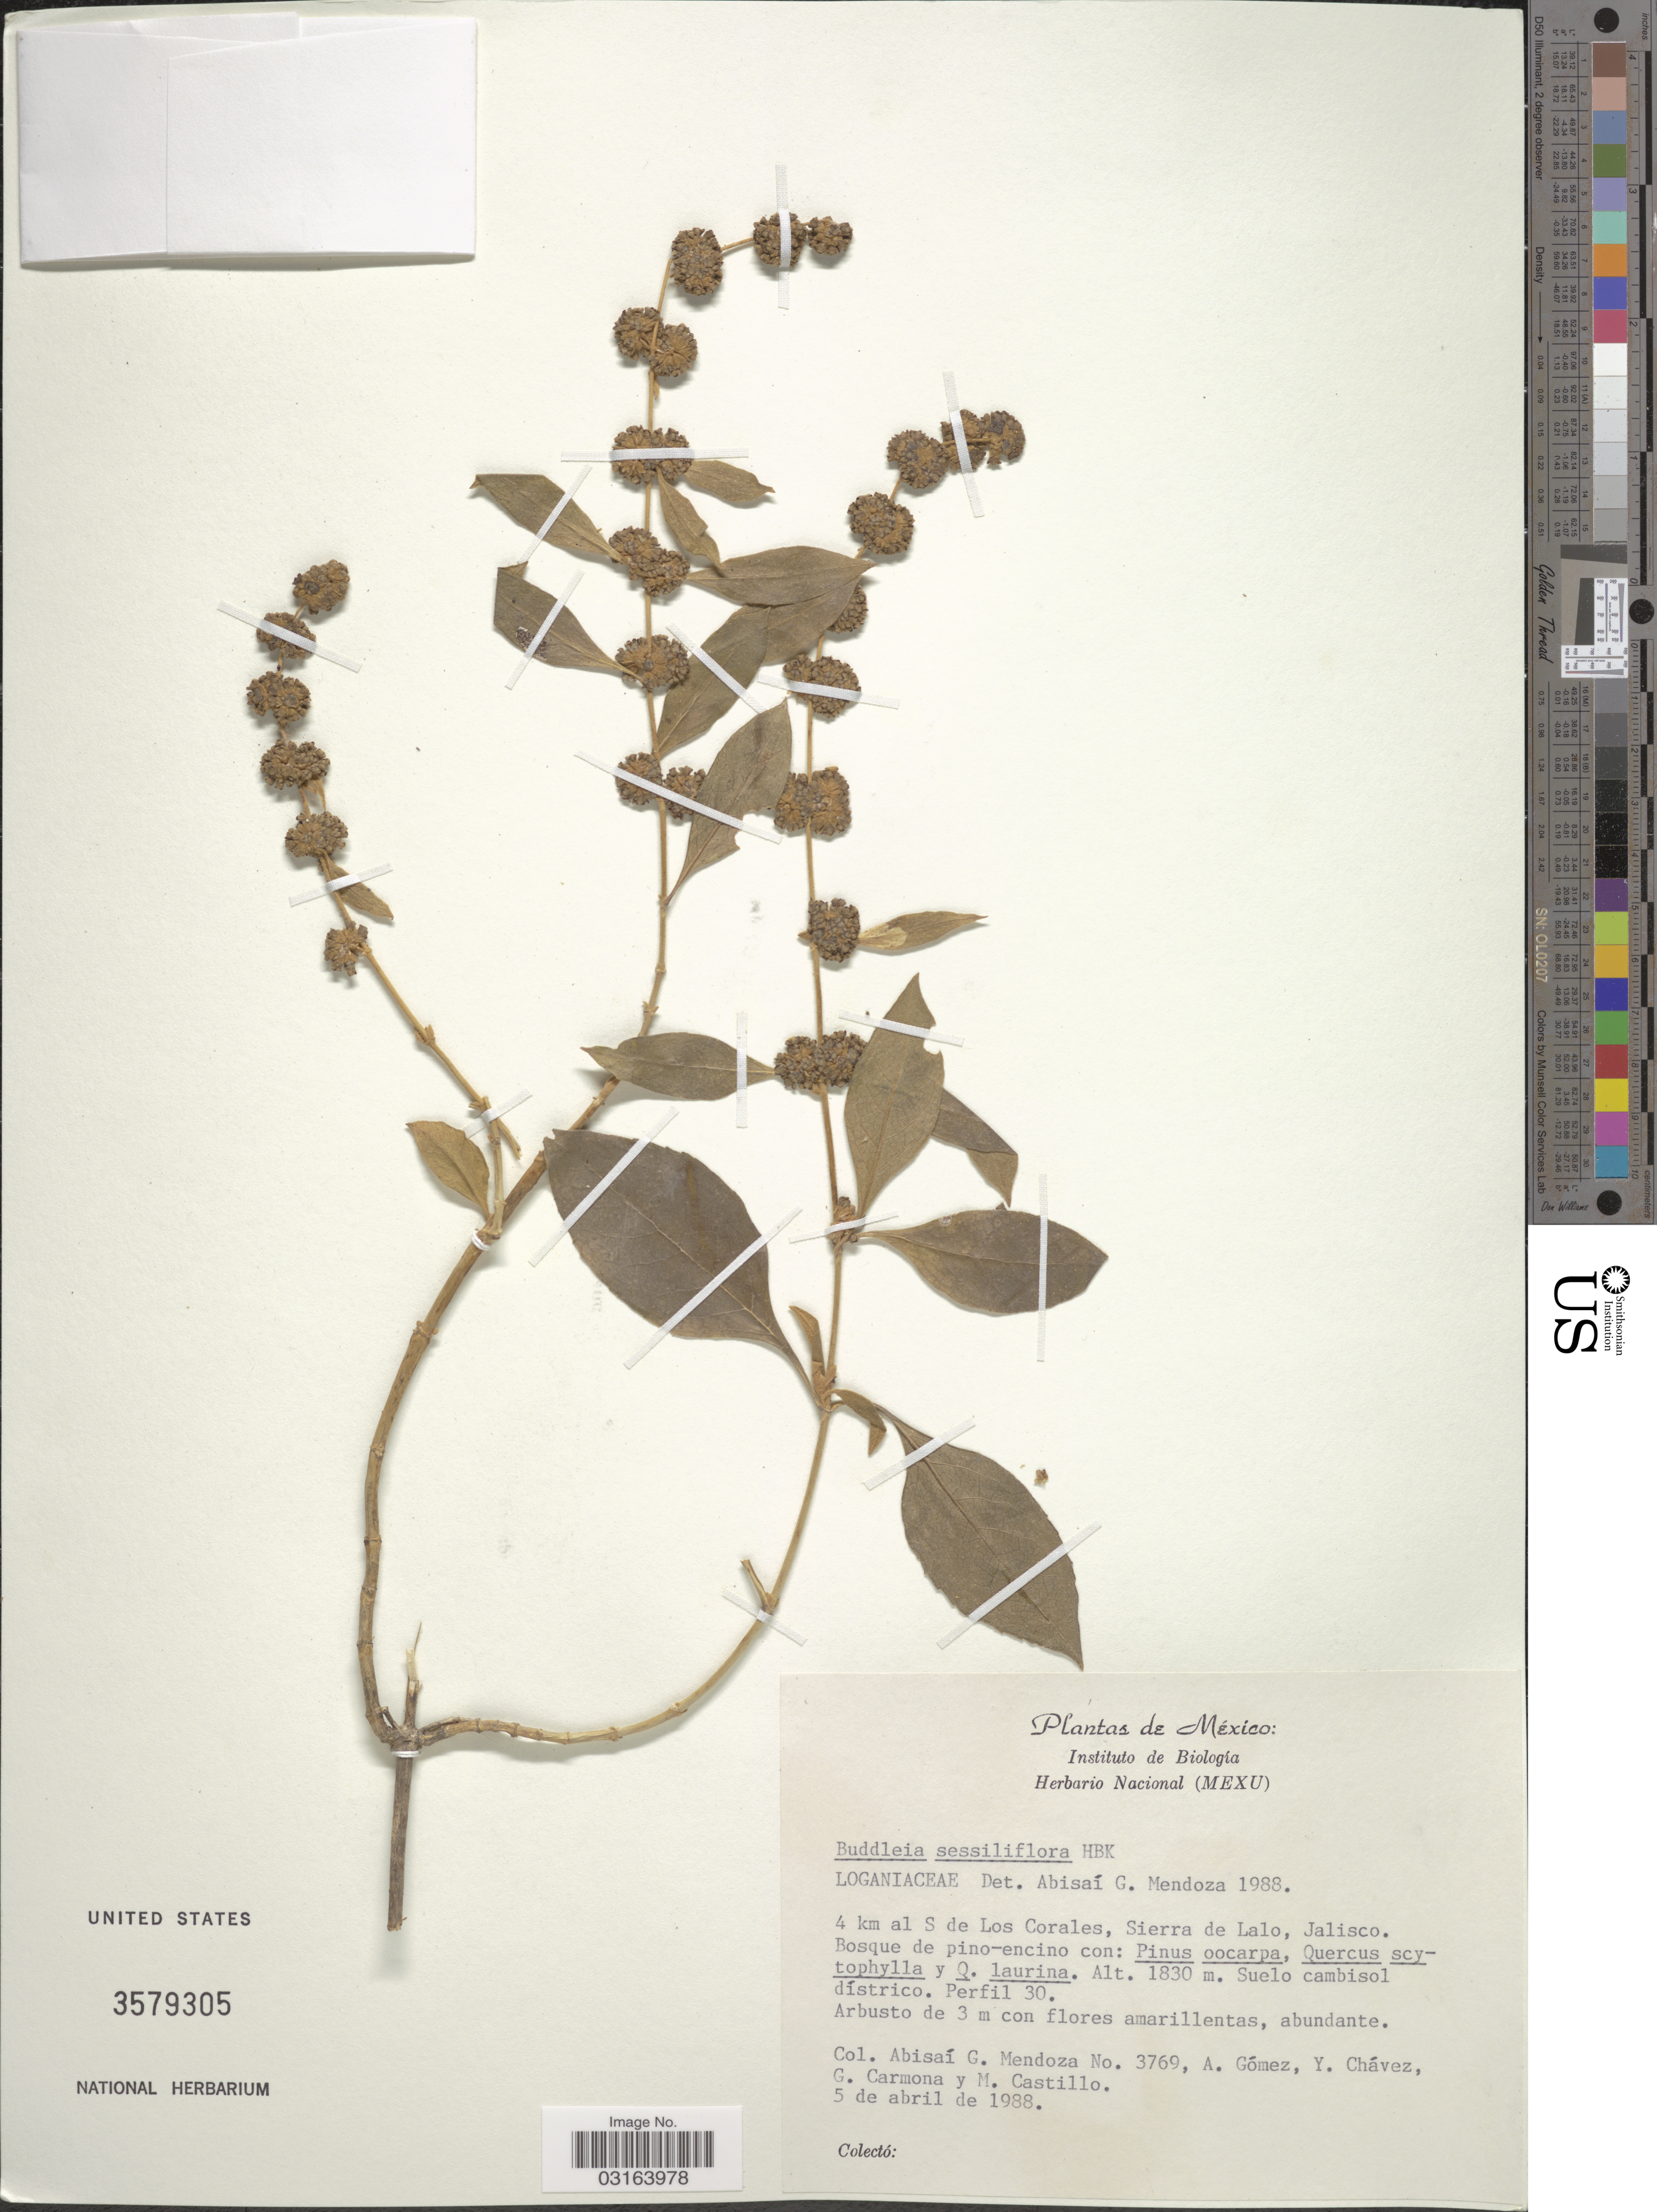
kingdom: Plantae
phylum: Tracheophyta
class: Magnoliopsida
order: Lamiales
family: Scrophulariaceae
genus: Buddleja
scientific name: Buddleja sessiliflora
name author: Kunth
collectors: A. García-Mendoza, A. Gómez, Y. Chávez, G. Carmona & M. Castillo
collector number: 3769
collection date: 1988-04-05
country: Mexico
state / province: Jalisco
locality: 4 km al S de Los Corales, Sierra de Lalo. Suelo cambisol dístrico. Perfil 30.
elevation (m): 1830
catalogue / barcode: US 3579305